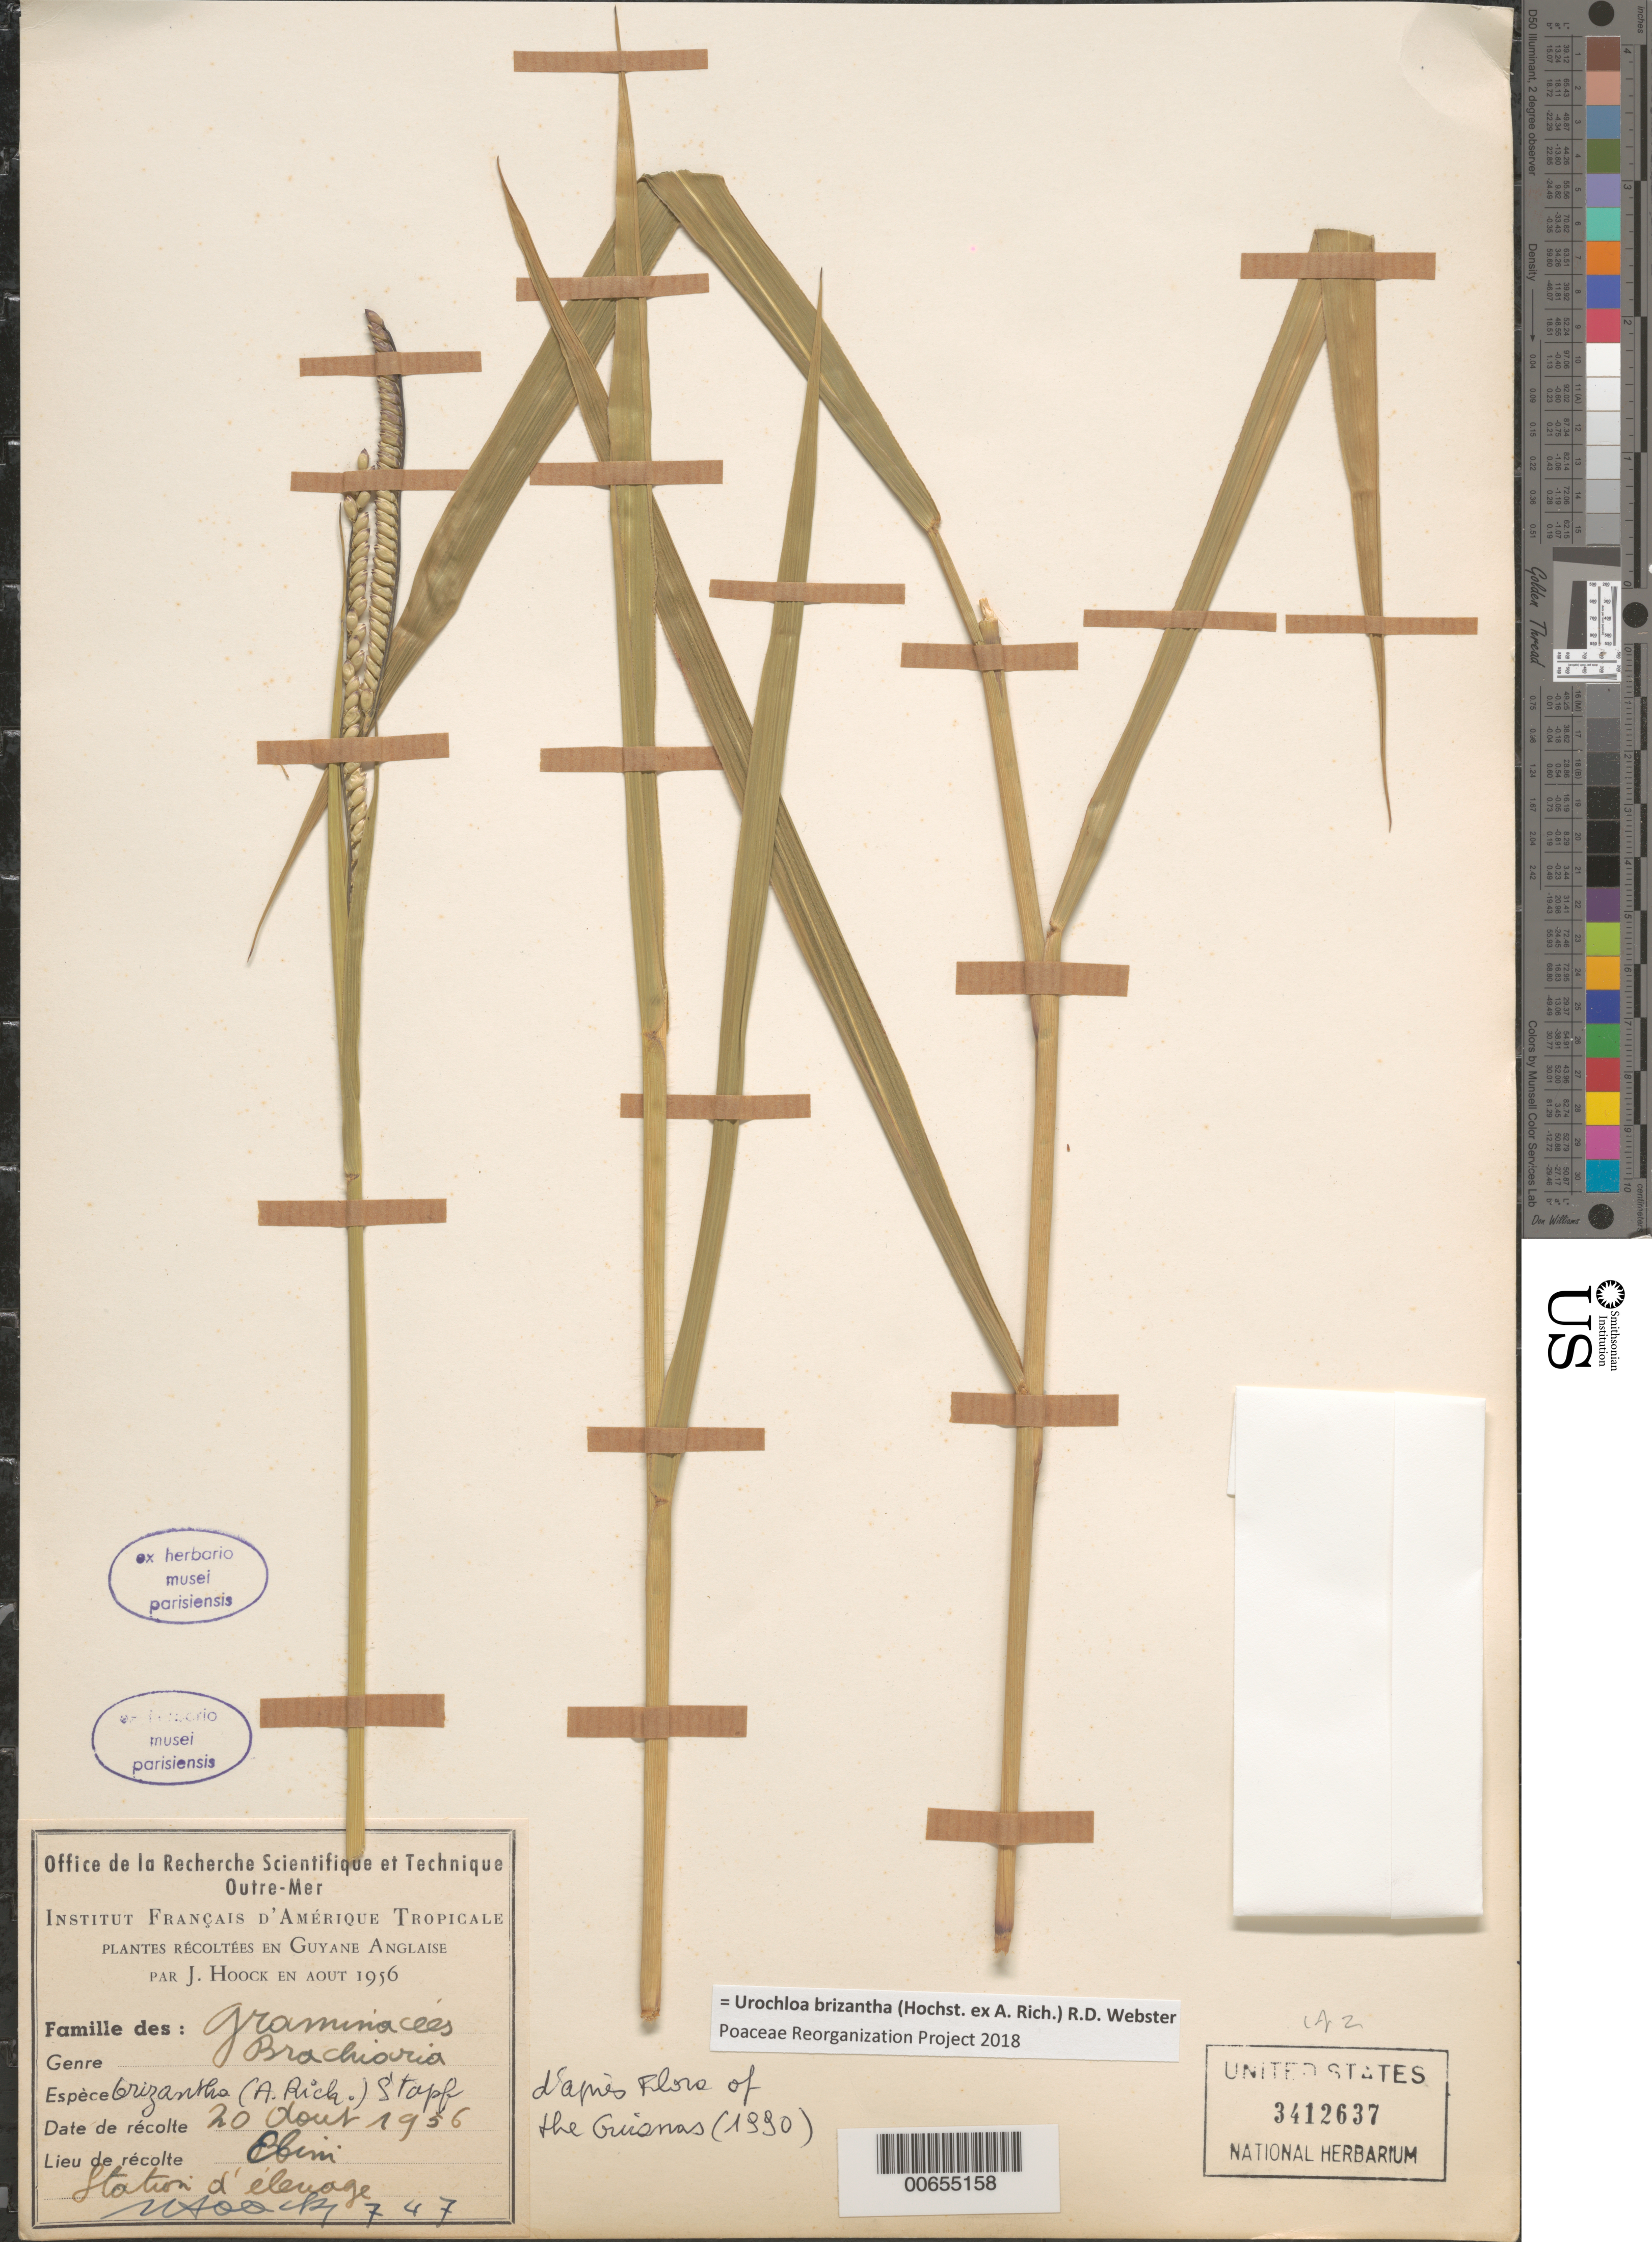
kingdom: Plantae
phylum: Tracheophyta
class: Liliopsida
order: Poales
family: Poaceae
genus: Brachiaria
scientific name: Brachiaria brizantha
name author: (Hochst. ex A. Rich.) Stapf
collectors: J. Hoock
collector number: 747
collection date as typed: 20-Aug-56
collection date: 1956-08-20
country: Guyana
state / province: U. Demerara-Berbice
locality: Ebini Station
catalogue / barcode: US 3412637